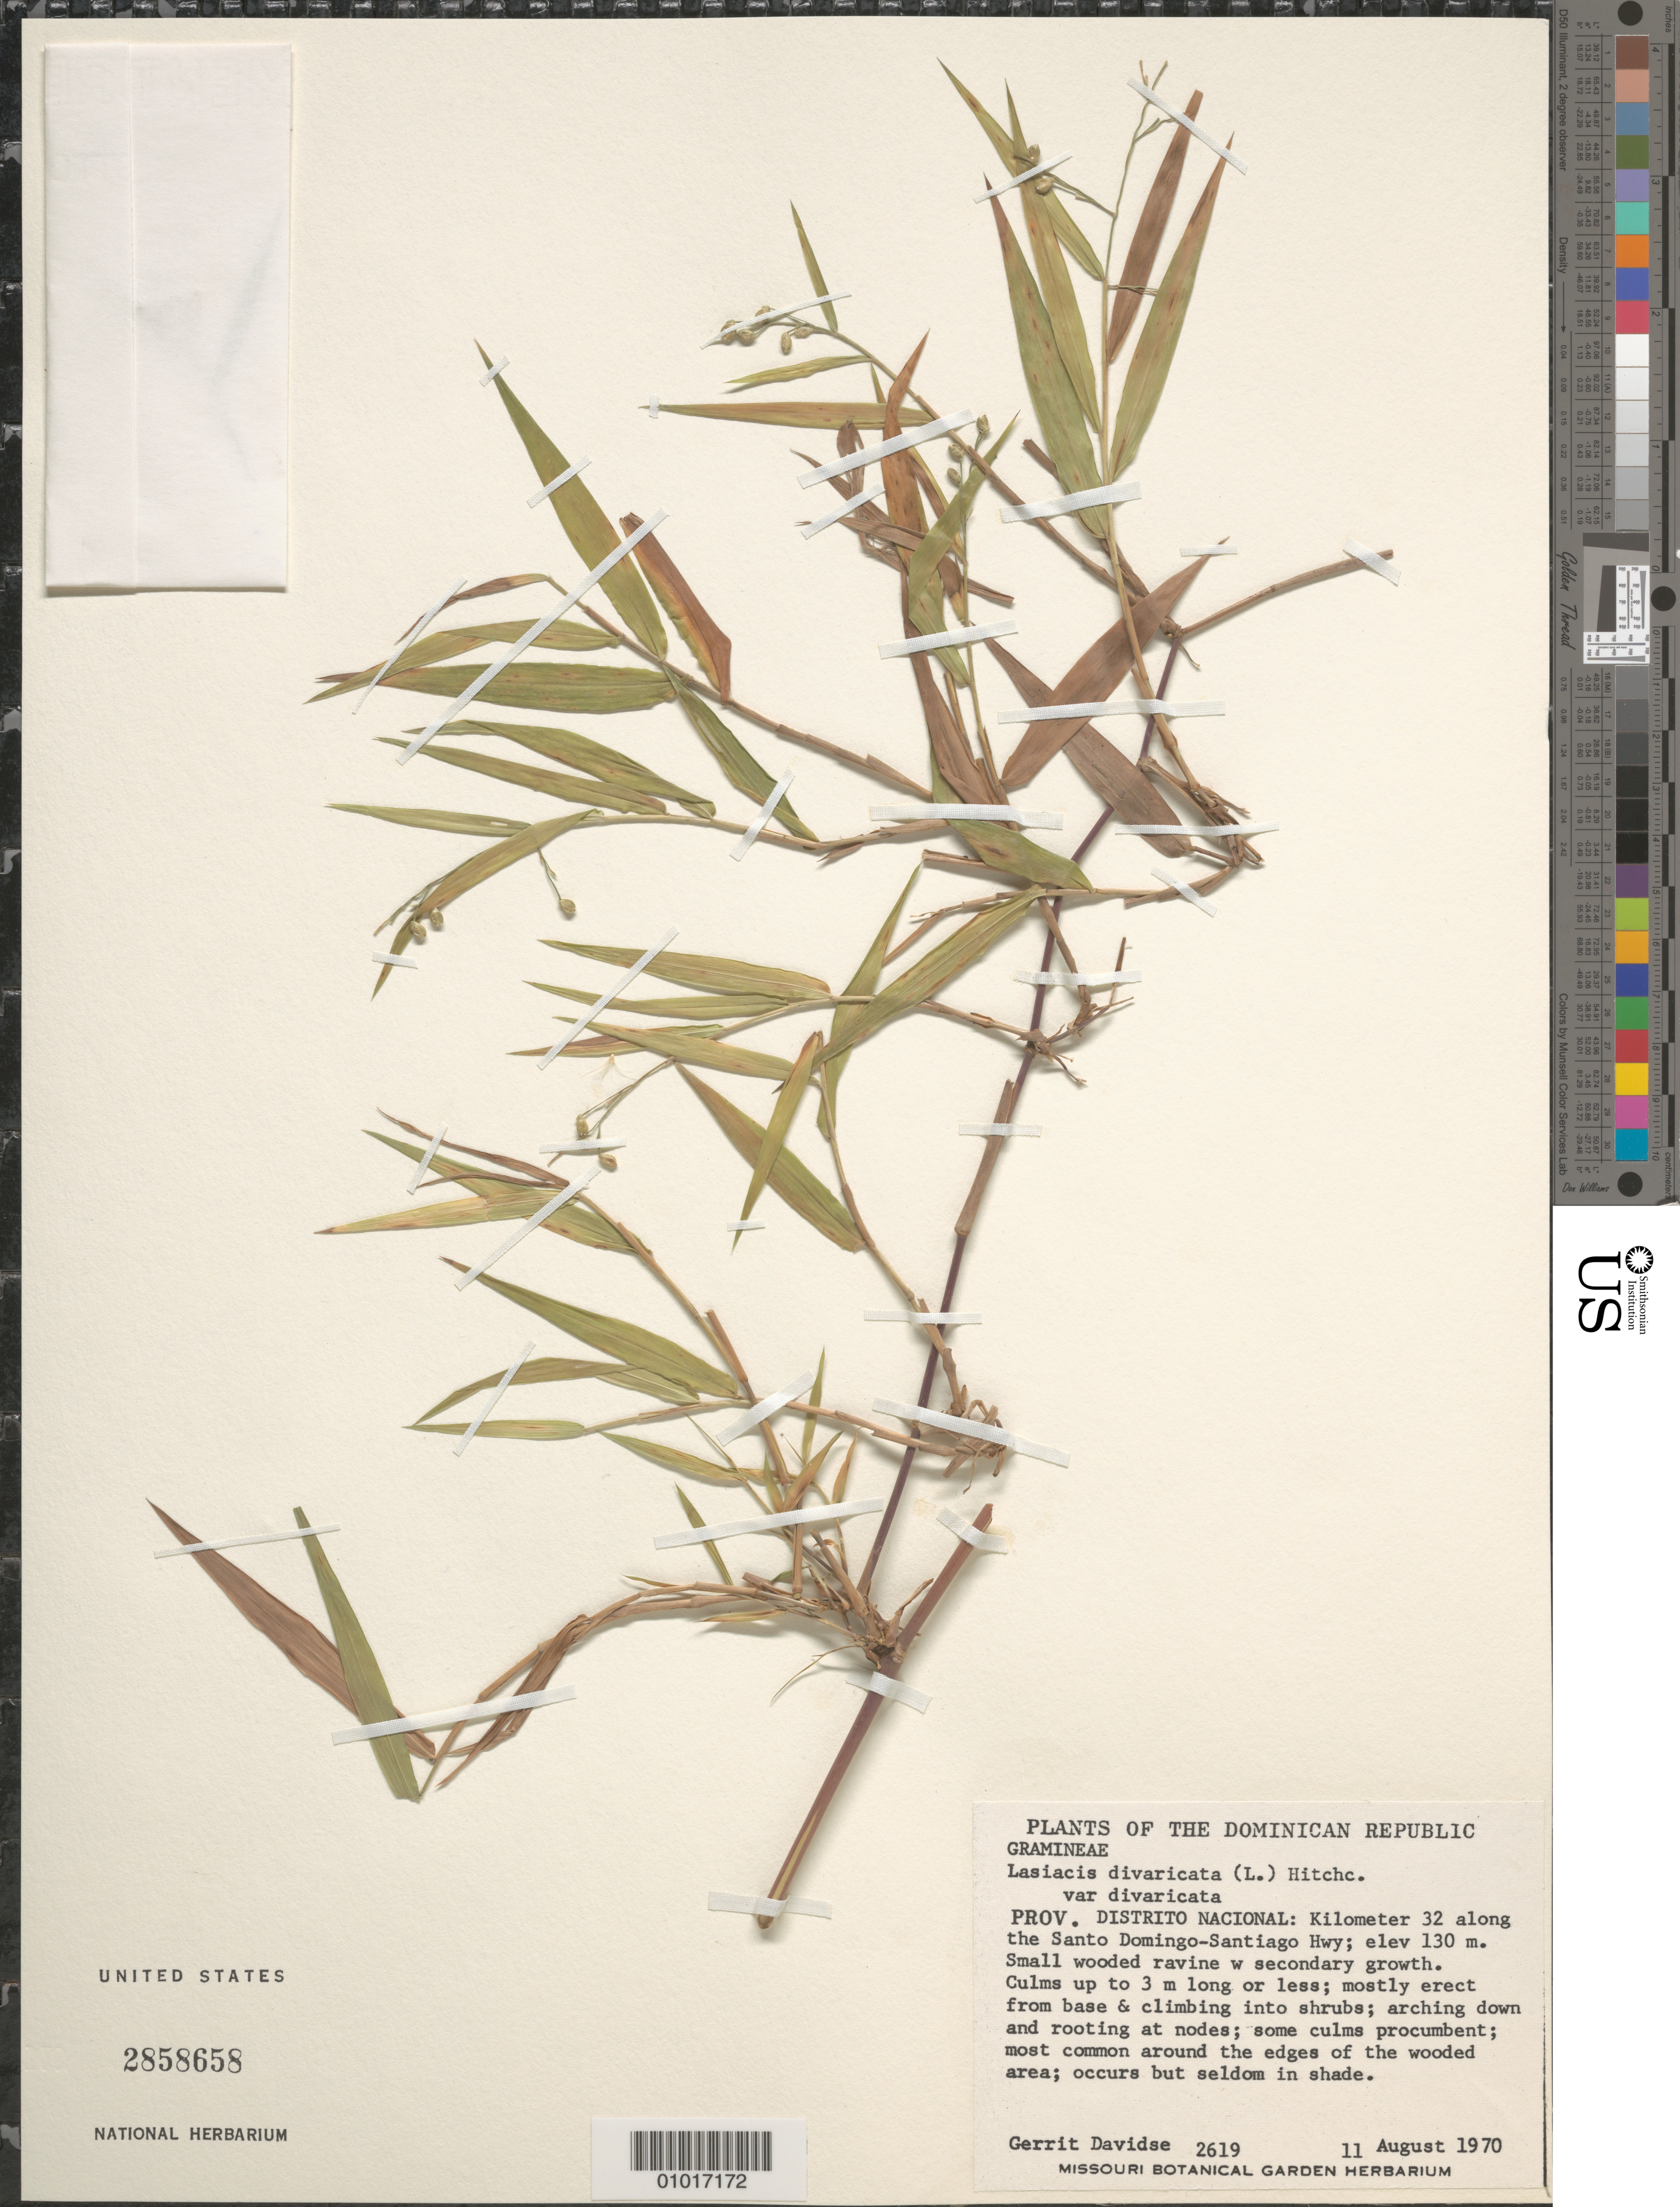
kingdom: Plantae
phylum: Tracheophyta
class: Liliopsida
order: Poales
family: Poaceae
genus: Lasiacis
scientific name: Lasiacis divaricata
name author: (L.) Hitchc.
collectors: G. Davidse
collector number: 2619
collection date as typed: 11 Aug 1970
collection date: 1970-08-11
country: Dominican Republic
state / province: Distrito Nacional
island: Hispaniola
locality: Kilometer 32 along the Santo Domingo-Santiago highway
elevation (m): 130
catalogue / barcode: US 2858658